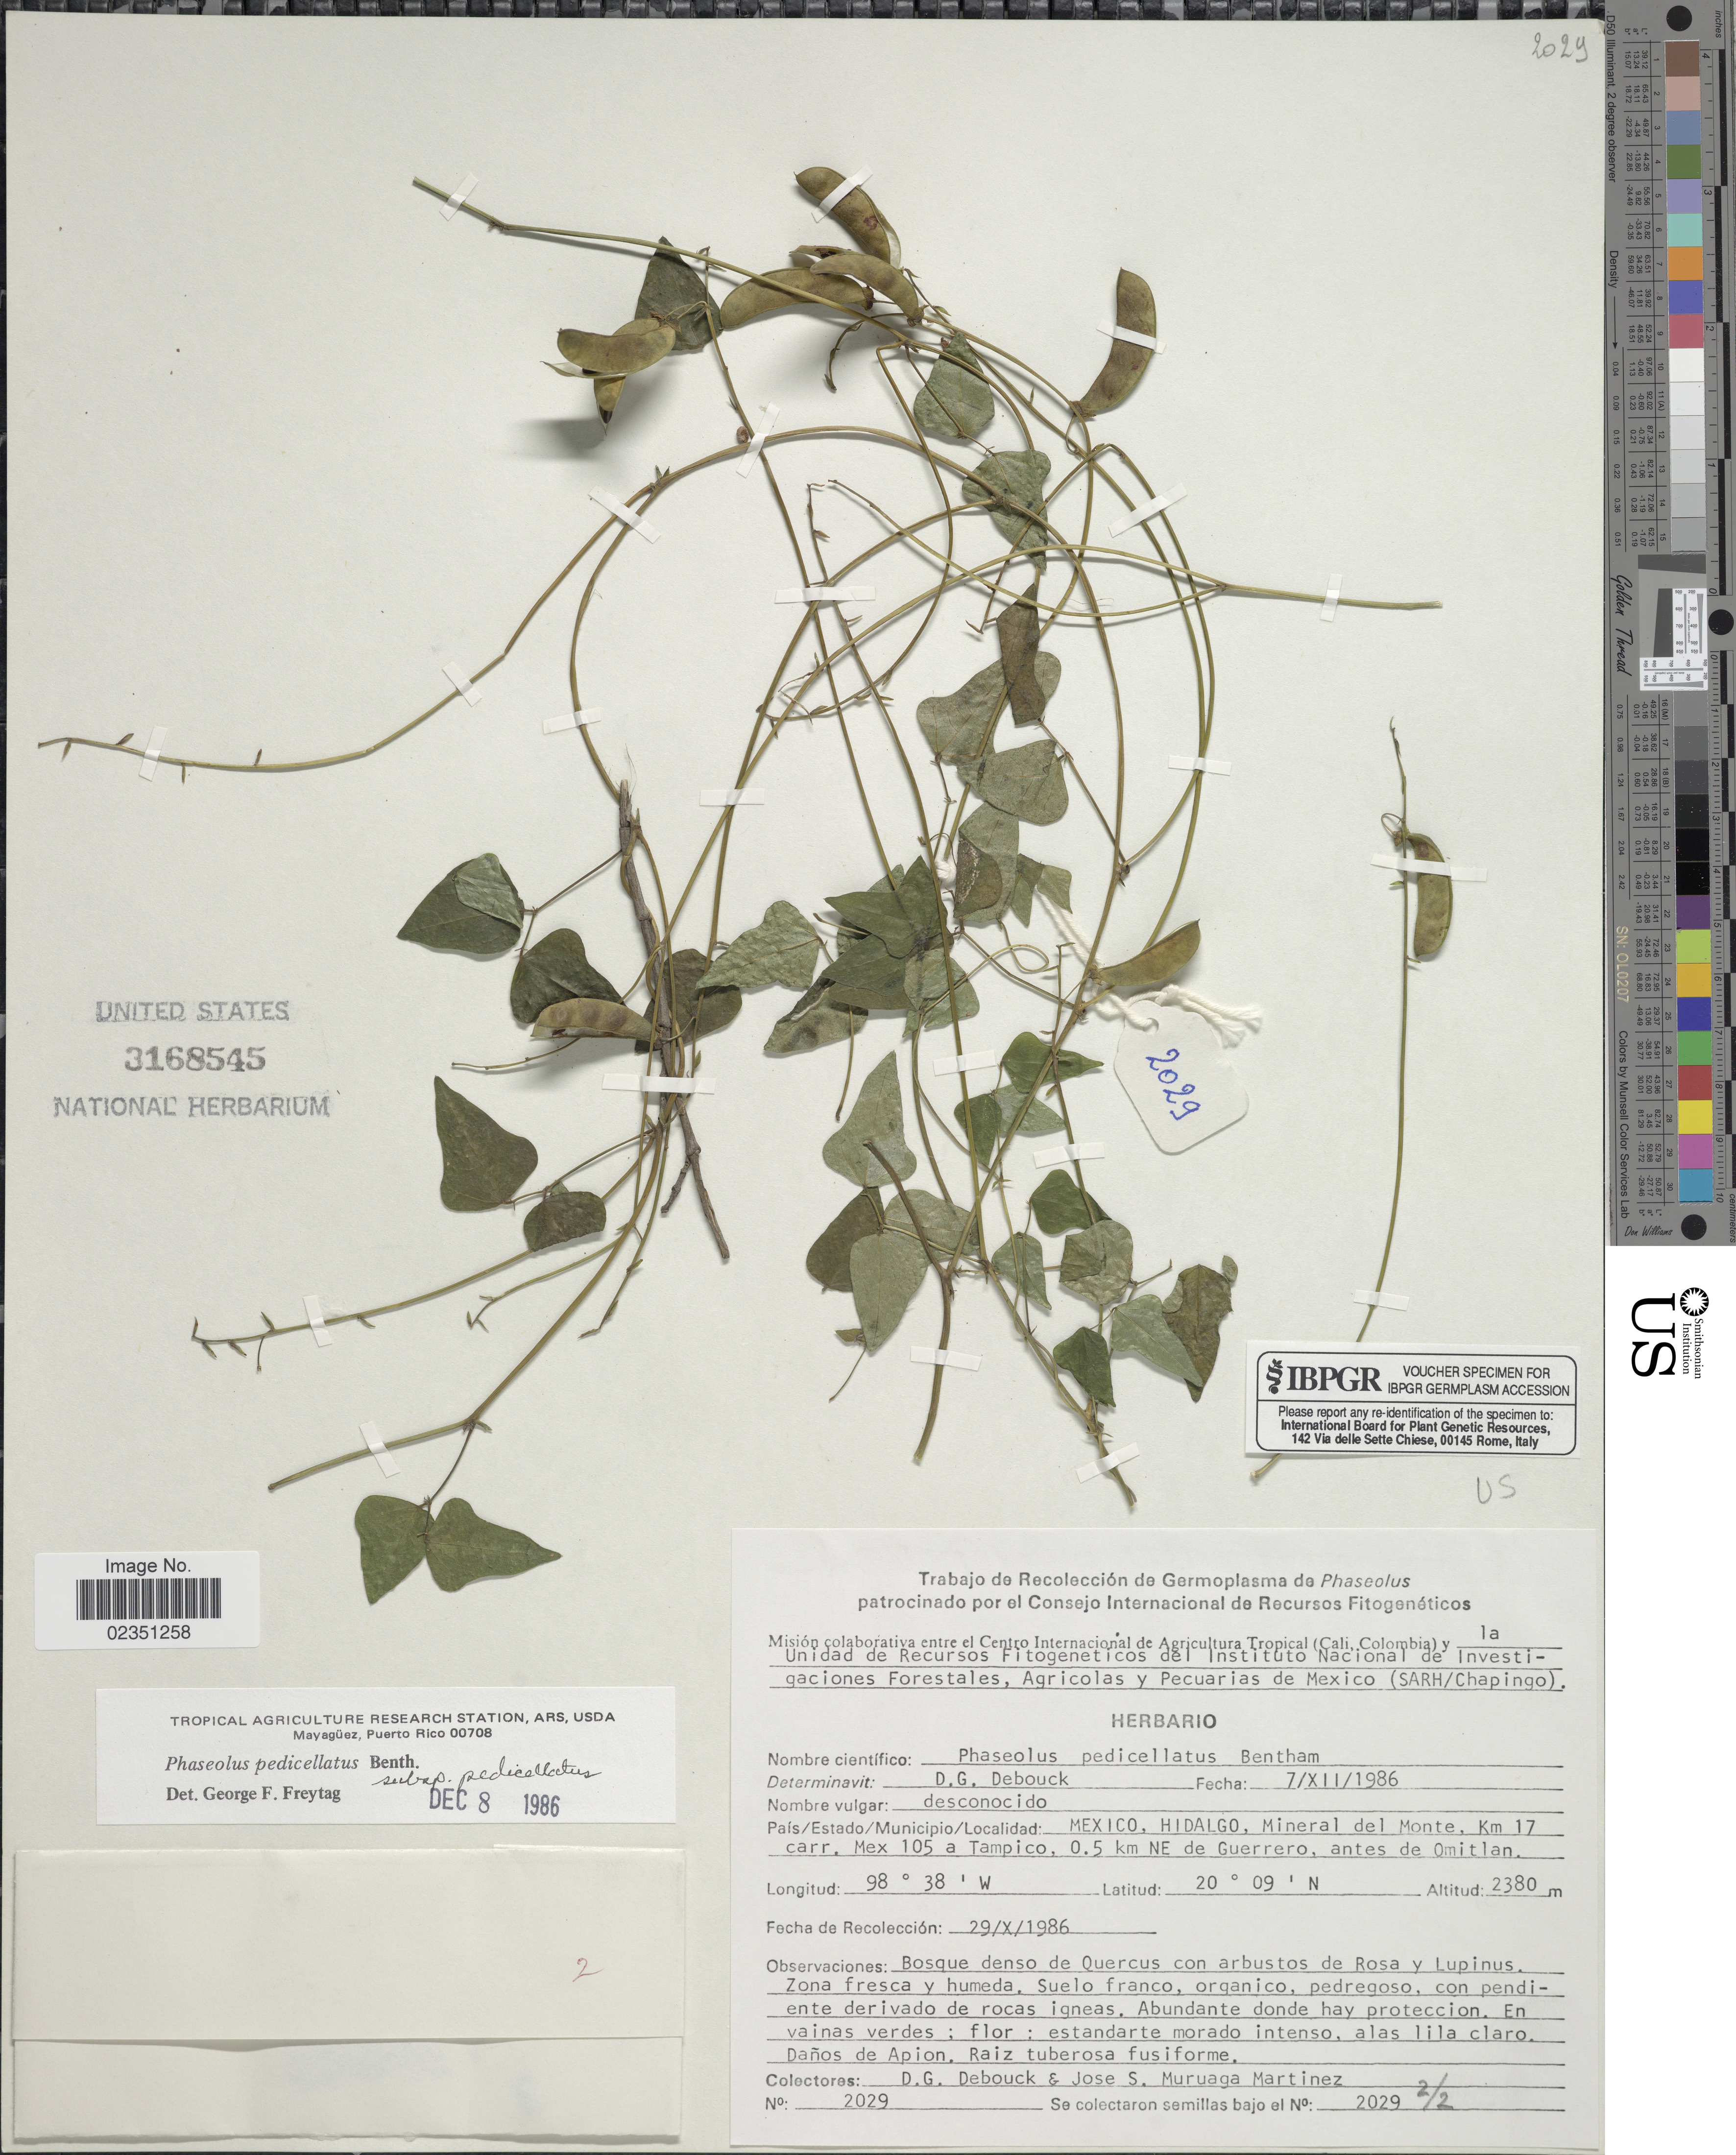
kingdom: Plantae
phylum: Tracheophyta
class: Magnoliopsida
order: Fabales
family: Fabaceae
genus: Phaseolus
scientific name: Phaseolus pedicellatus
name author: Benth.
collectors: D. Debouck & J. Muruaga Martinez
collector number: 2029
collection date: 1986-10-29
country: Mexico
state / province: Hidalgo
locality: Mineral del Monte, Km 17 carr. Mex 105 a Tampico, 0.5 km NE de Guerrerro, antes de Omitlan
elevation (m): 2380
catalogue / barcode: US 3168545